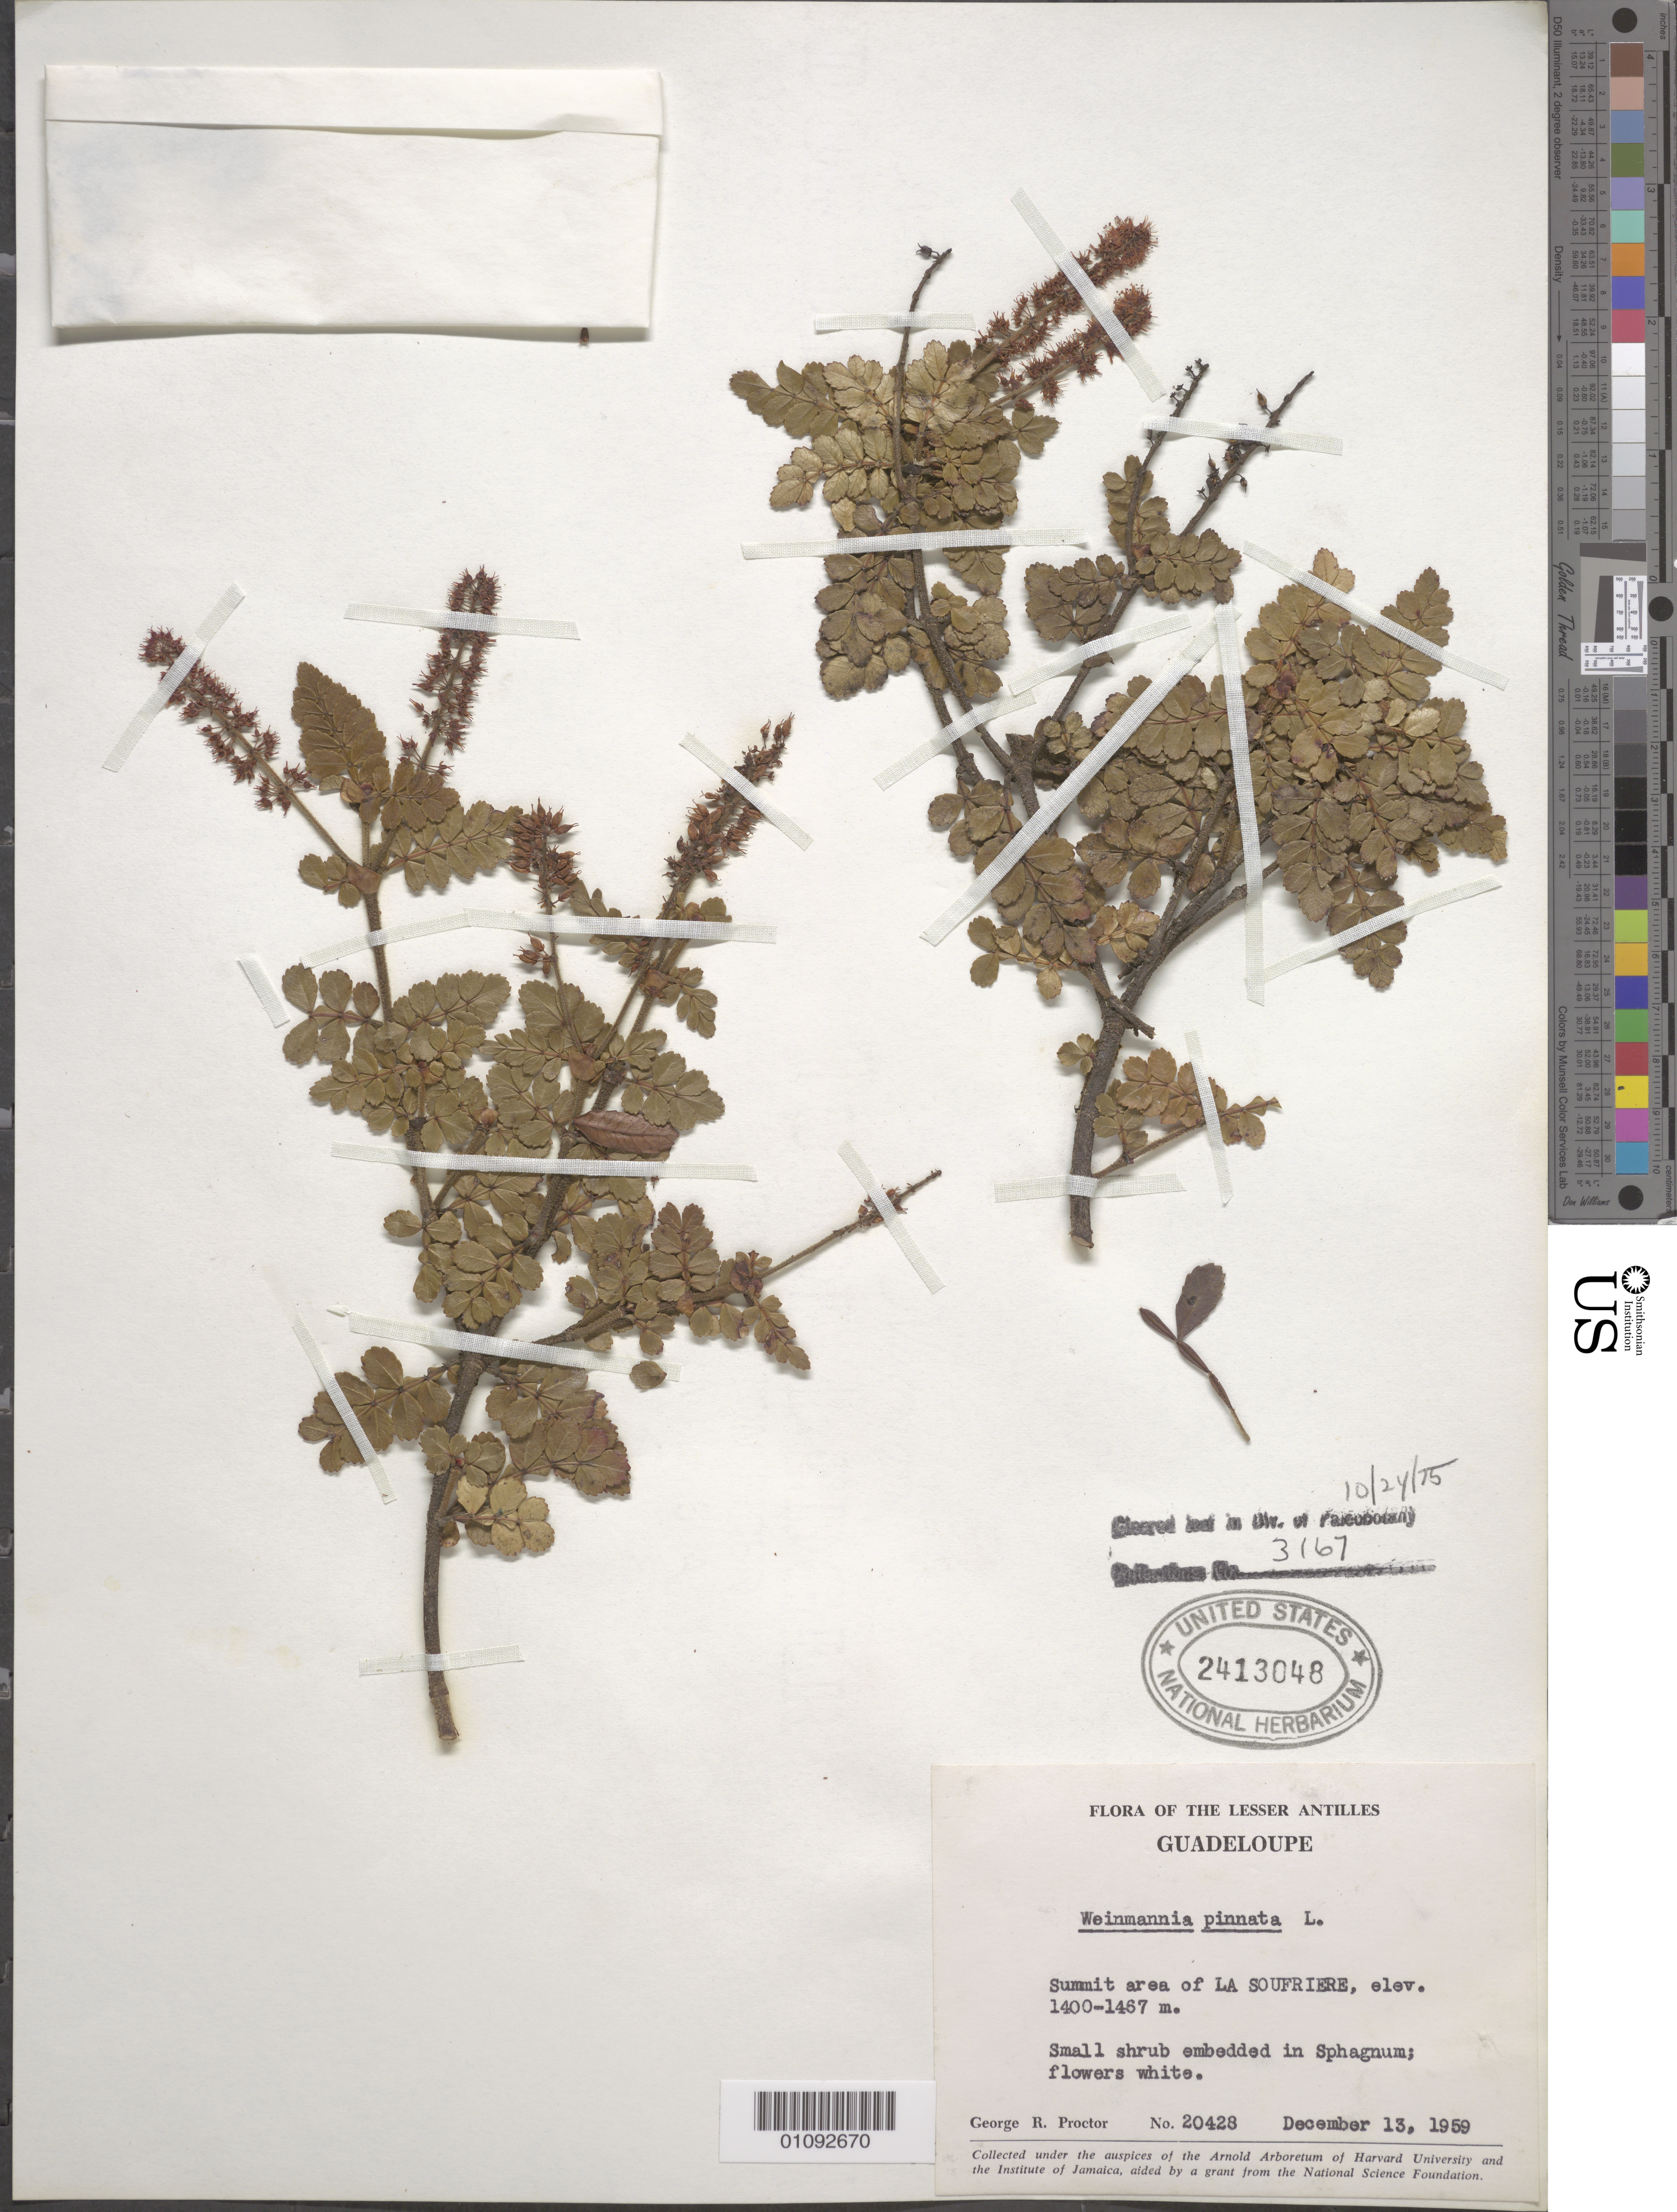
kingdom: Plantae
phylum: Tracheophyta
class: Magnoliopsida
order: Oxalidales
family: Cunoniaceae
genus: Weinmannia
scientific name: Weinmannia pinnata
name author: L.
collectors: G. R. Proctor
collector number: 20428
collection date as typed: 13 Dec 1959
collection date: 1959-12-13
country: Guadeloupe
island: Basse Terre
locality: Summit area of La Soufriere.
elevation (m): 1400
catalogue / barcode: US 2413048